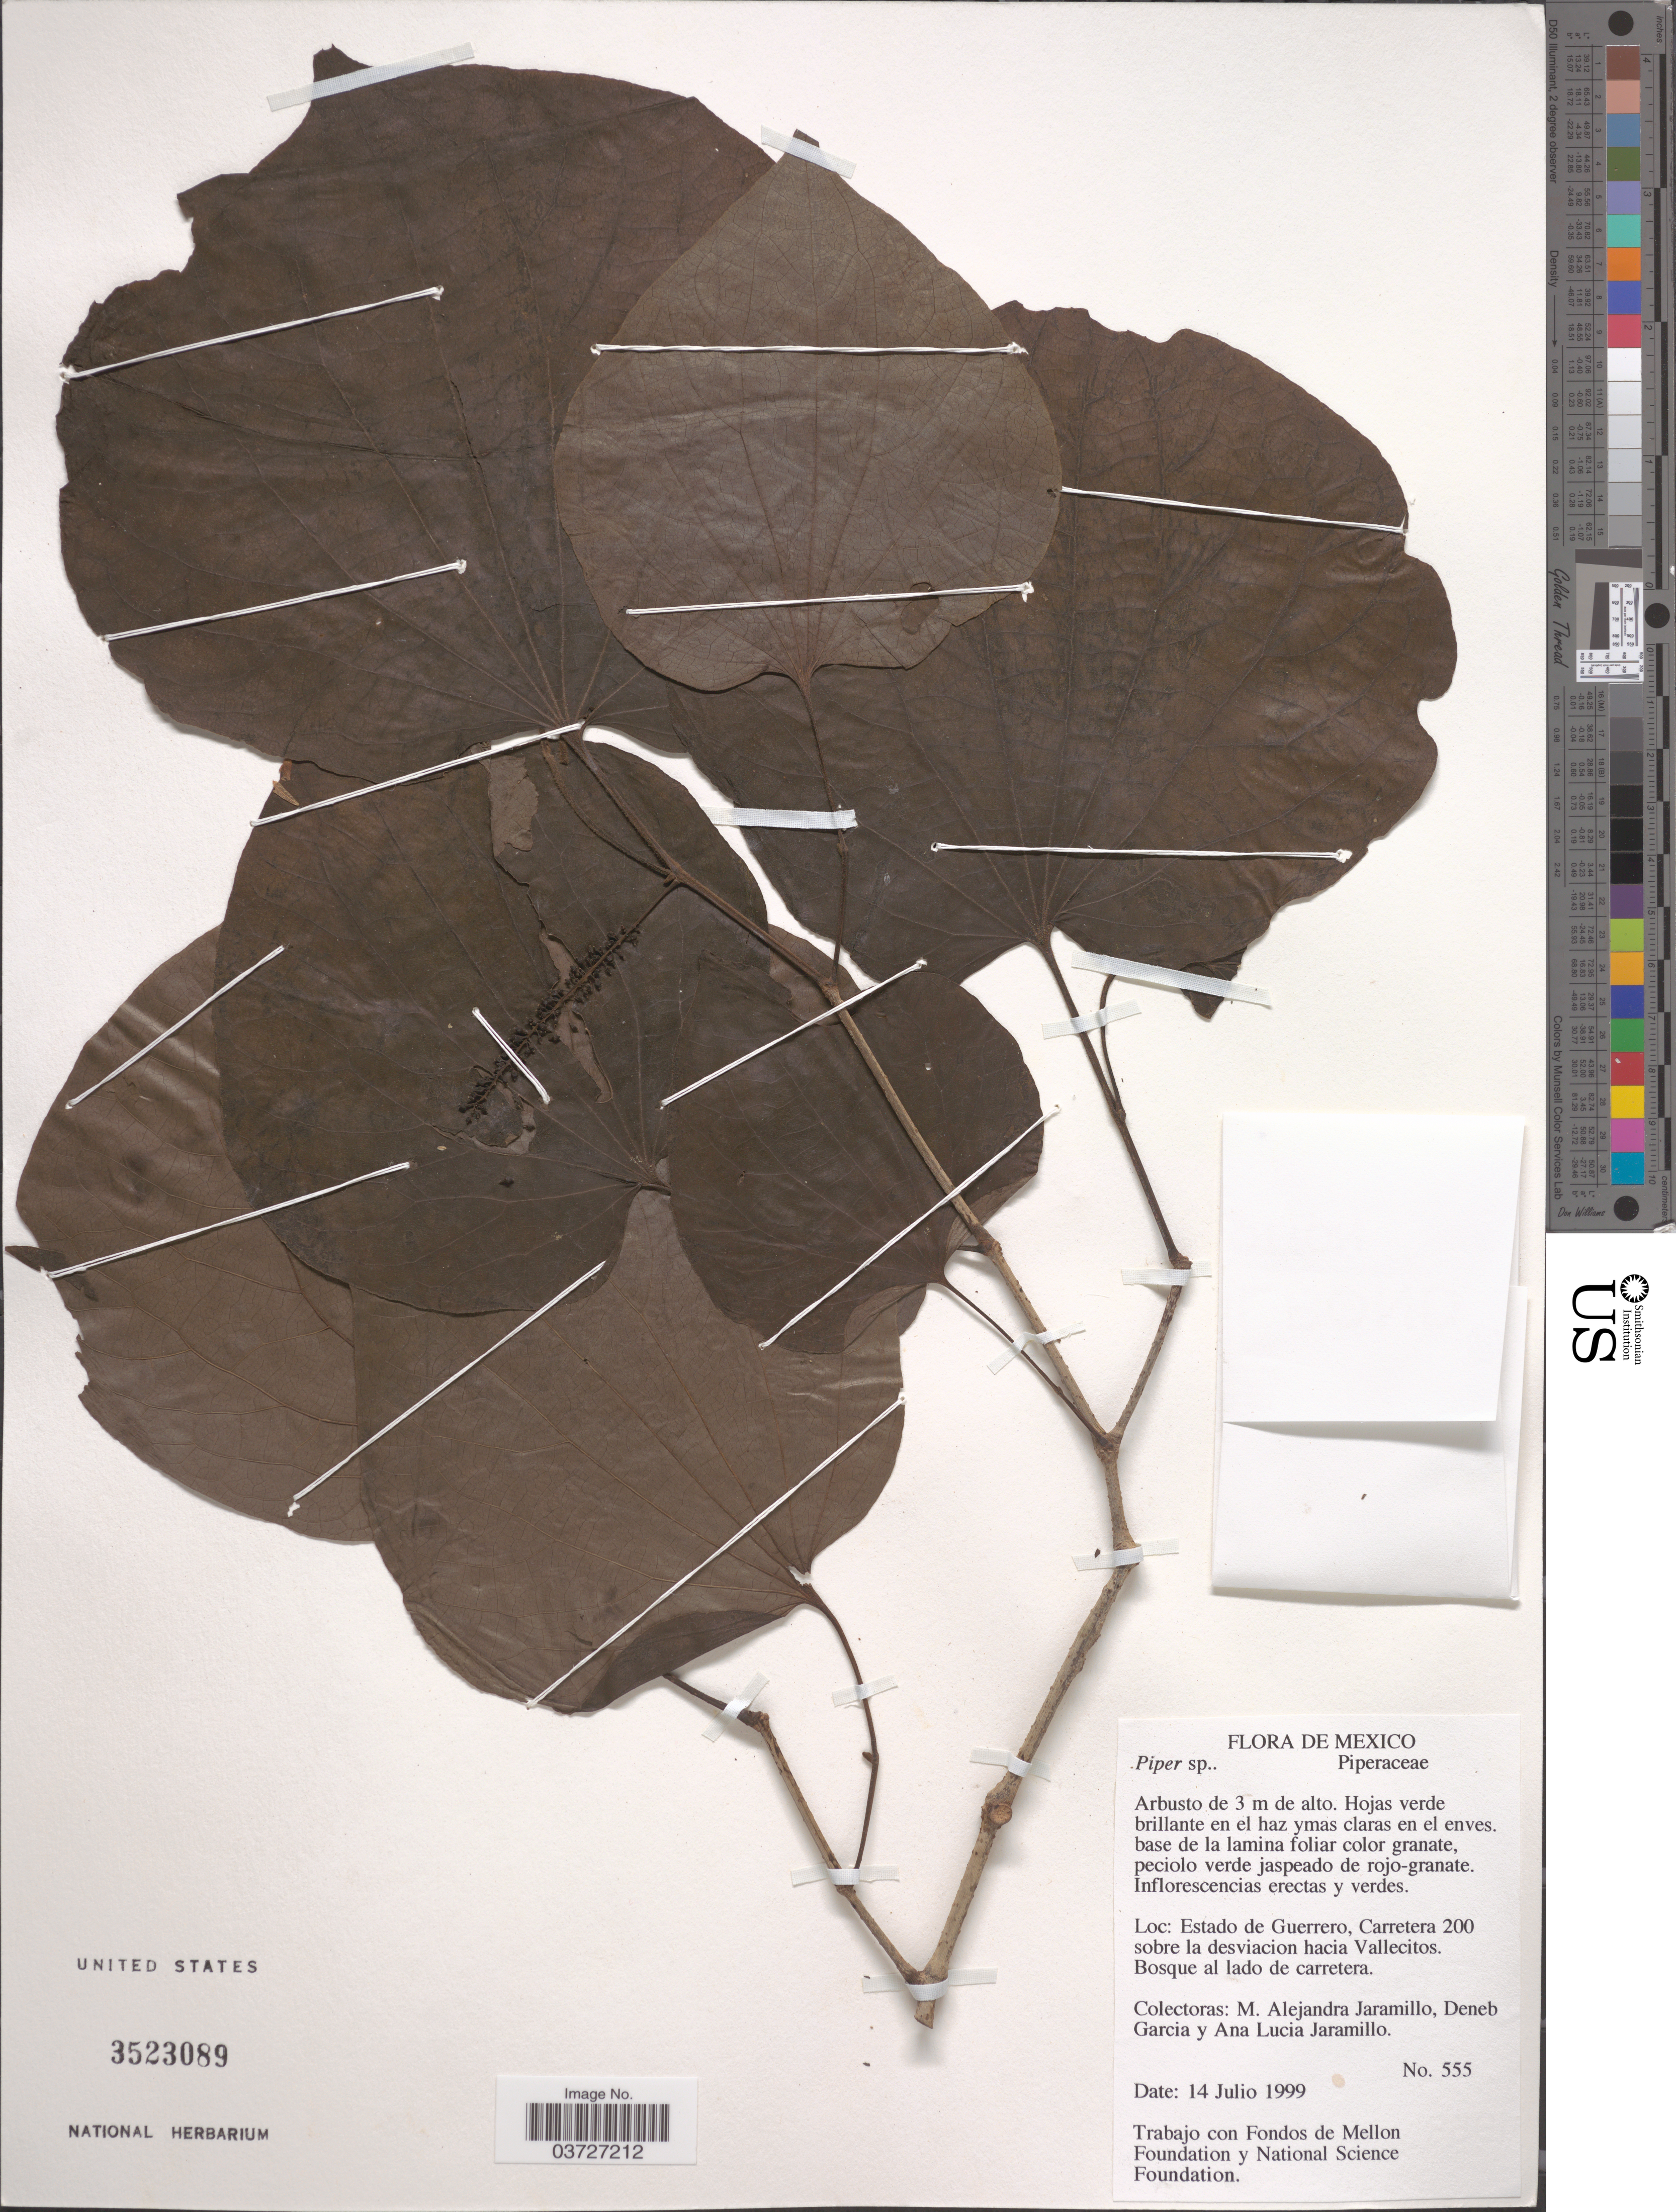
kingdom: Plantae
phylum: Tracheophyta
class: Magnoliopsida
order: Piperales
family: Piperaceae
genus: Piper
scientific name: Piper sp.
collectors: M. A. Jaramillo, D. Garcia & A. Jaramillo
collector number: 555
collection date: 1999-07-14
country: Mexico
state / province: Guerrero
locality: Carretera 200 sobre la desviacion hacia Vallecitos.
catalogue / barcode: US 3523089